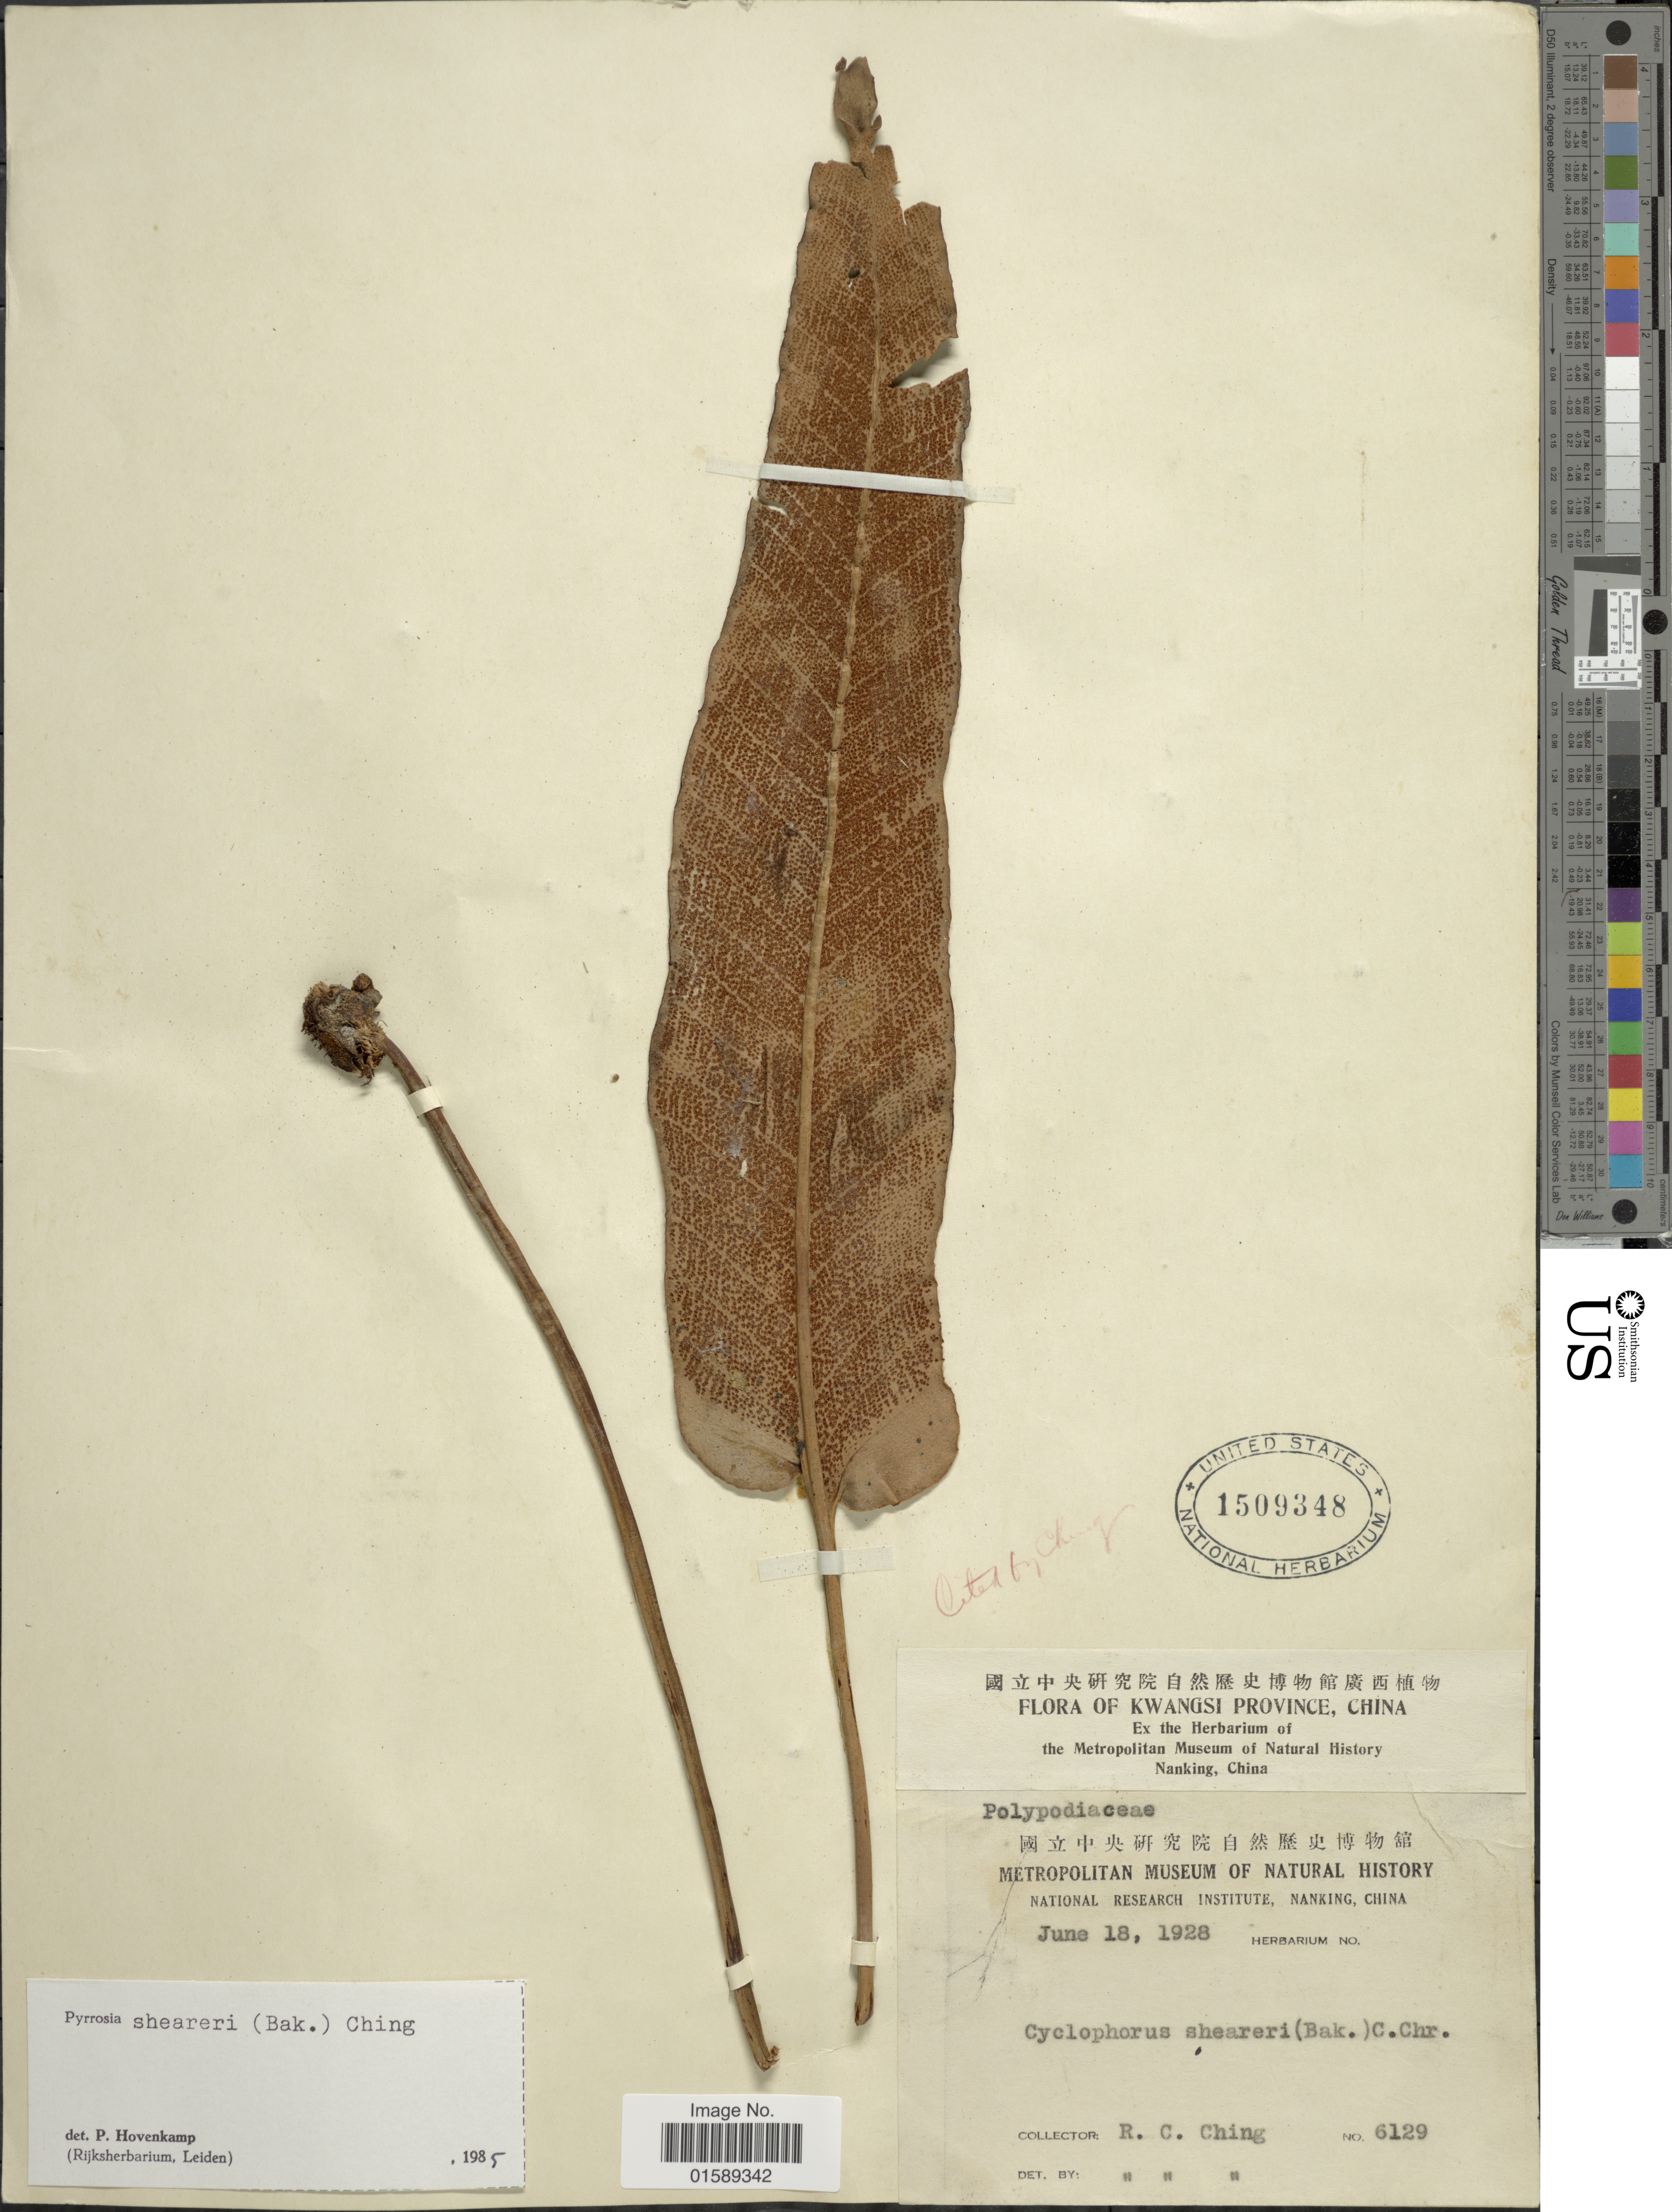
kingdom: Plantae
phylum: Tracheophyta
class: Polypodiopsida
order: Polypodiales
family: Polypodiaceae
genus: Pyrrosia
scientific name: Pyrrosia sheareri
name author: (Baker) Ching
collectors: R. C. Ching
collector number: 6129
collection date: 1928-06-18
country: China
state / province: Guangxi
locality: Kwangsi Province, China.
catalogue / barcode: US 1509348